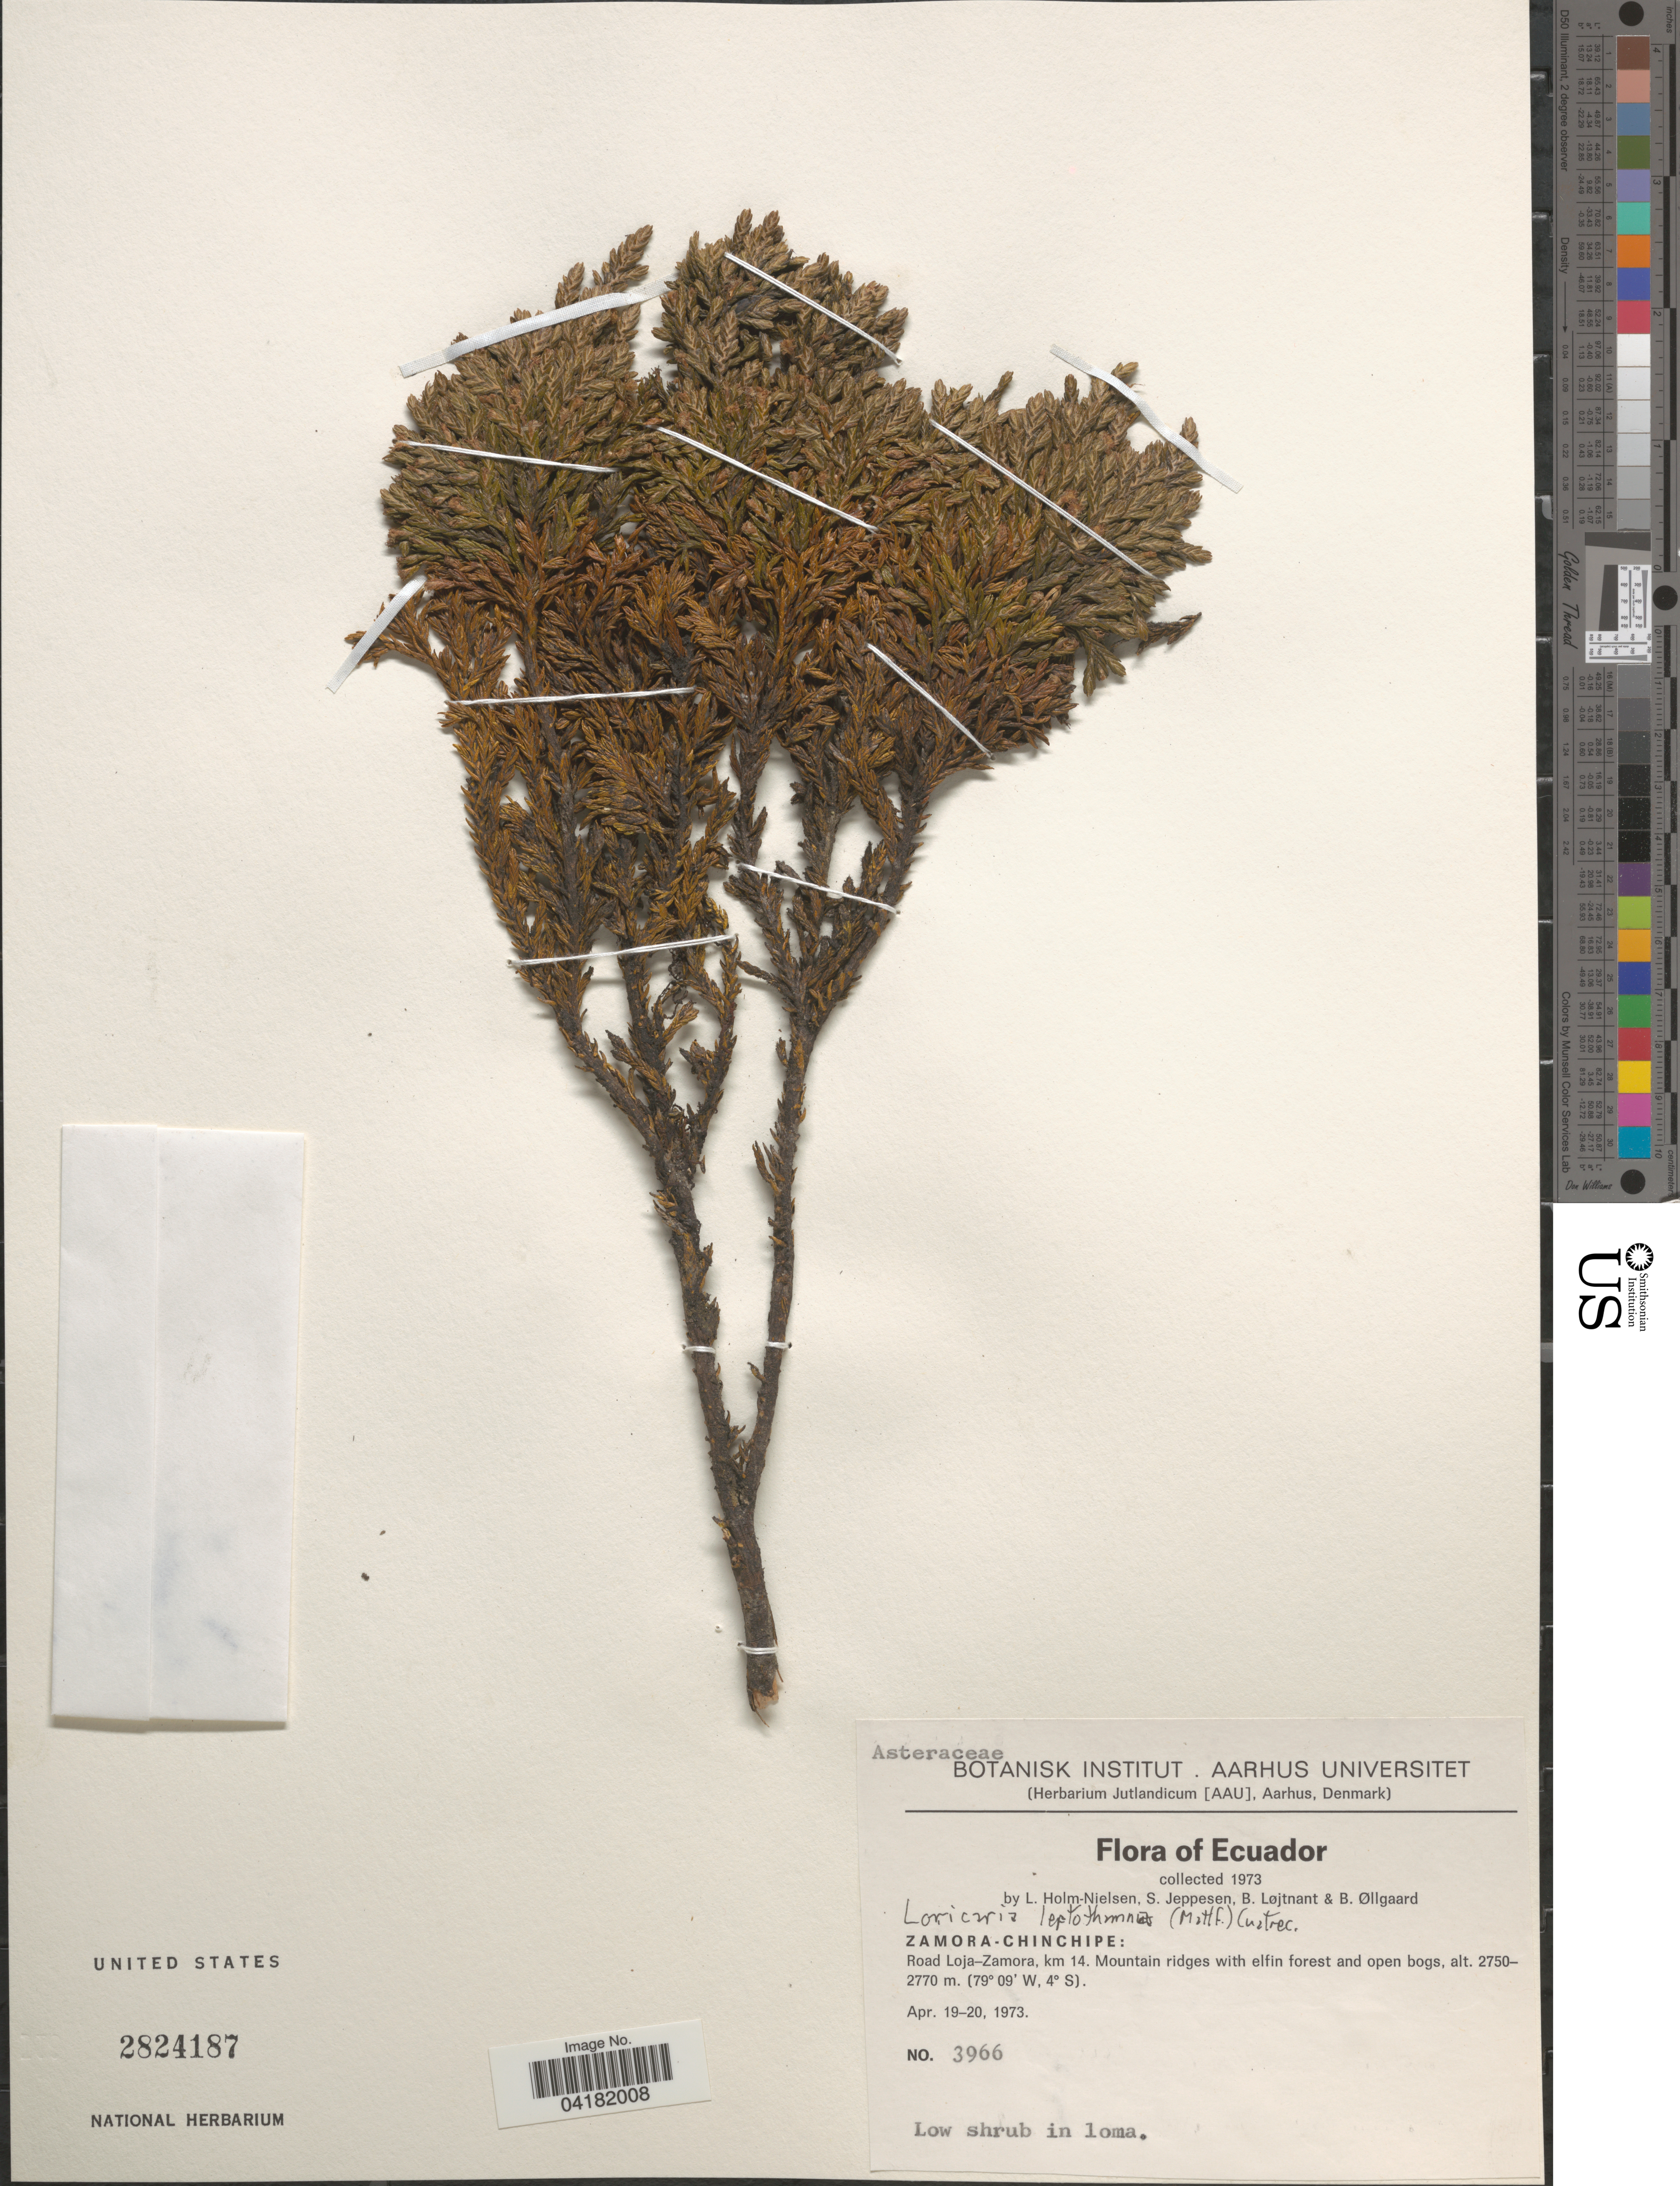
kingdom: Plantae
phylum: Tracheophyta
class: Magnoliopsida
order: Asterales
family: Asteraceae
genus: Loricaria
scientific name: Loricaria leptothamna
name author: (Mattf.) Cuatrec.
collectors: L. Holm-Nielsen, S. Jeppesen, B. Löjtnant & B. Øllgaard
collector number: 3966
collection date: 1973-04-19/1973-04-20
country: Ecuador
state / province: Zamora-Chinchipe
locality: Road Loja-Zamora, km 14.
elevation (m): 2750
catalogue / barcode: US 2824187